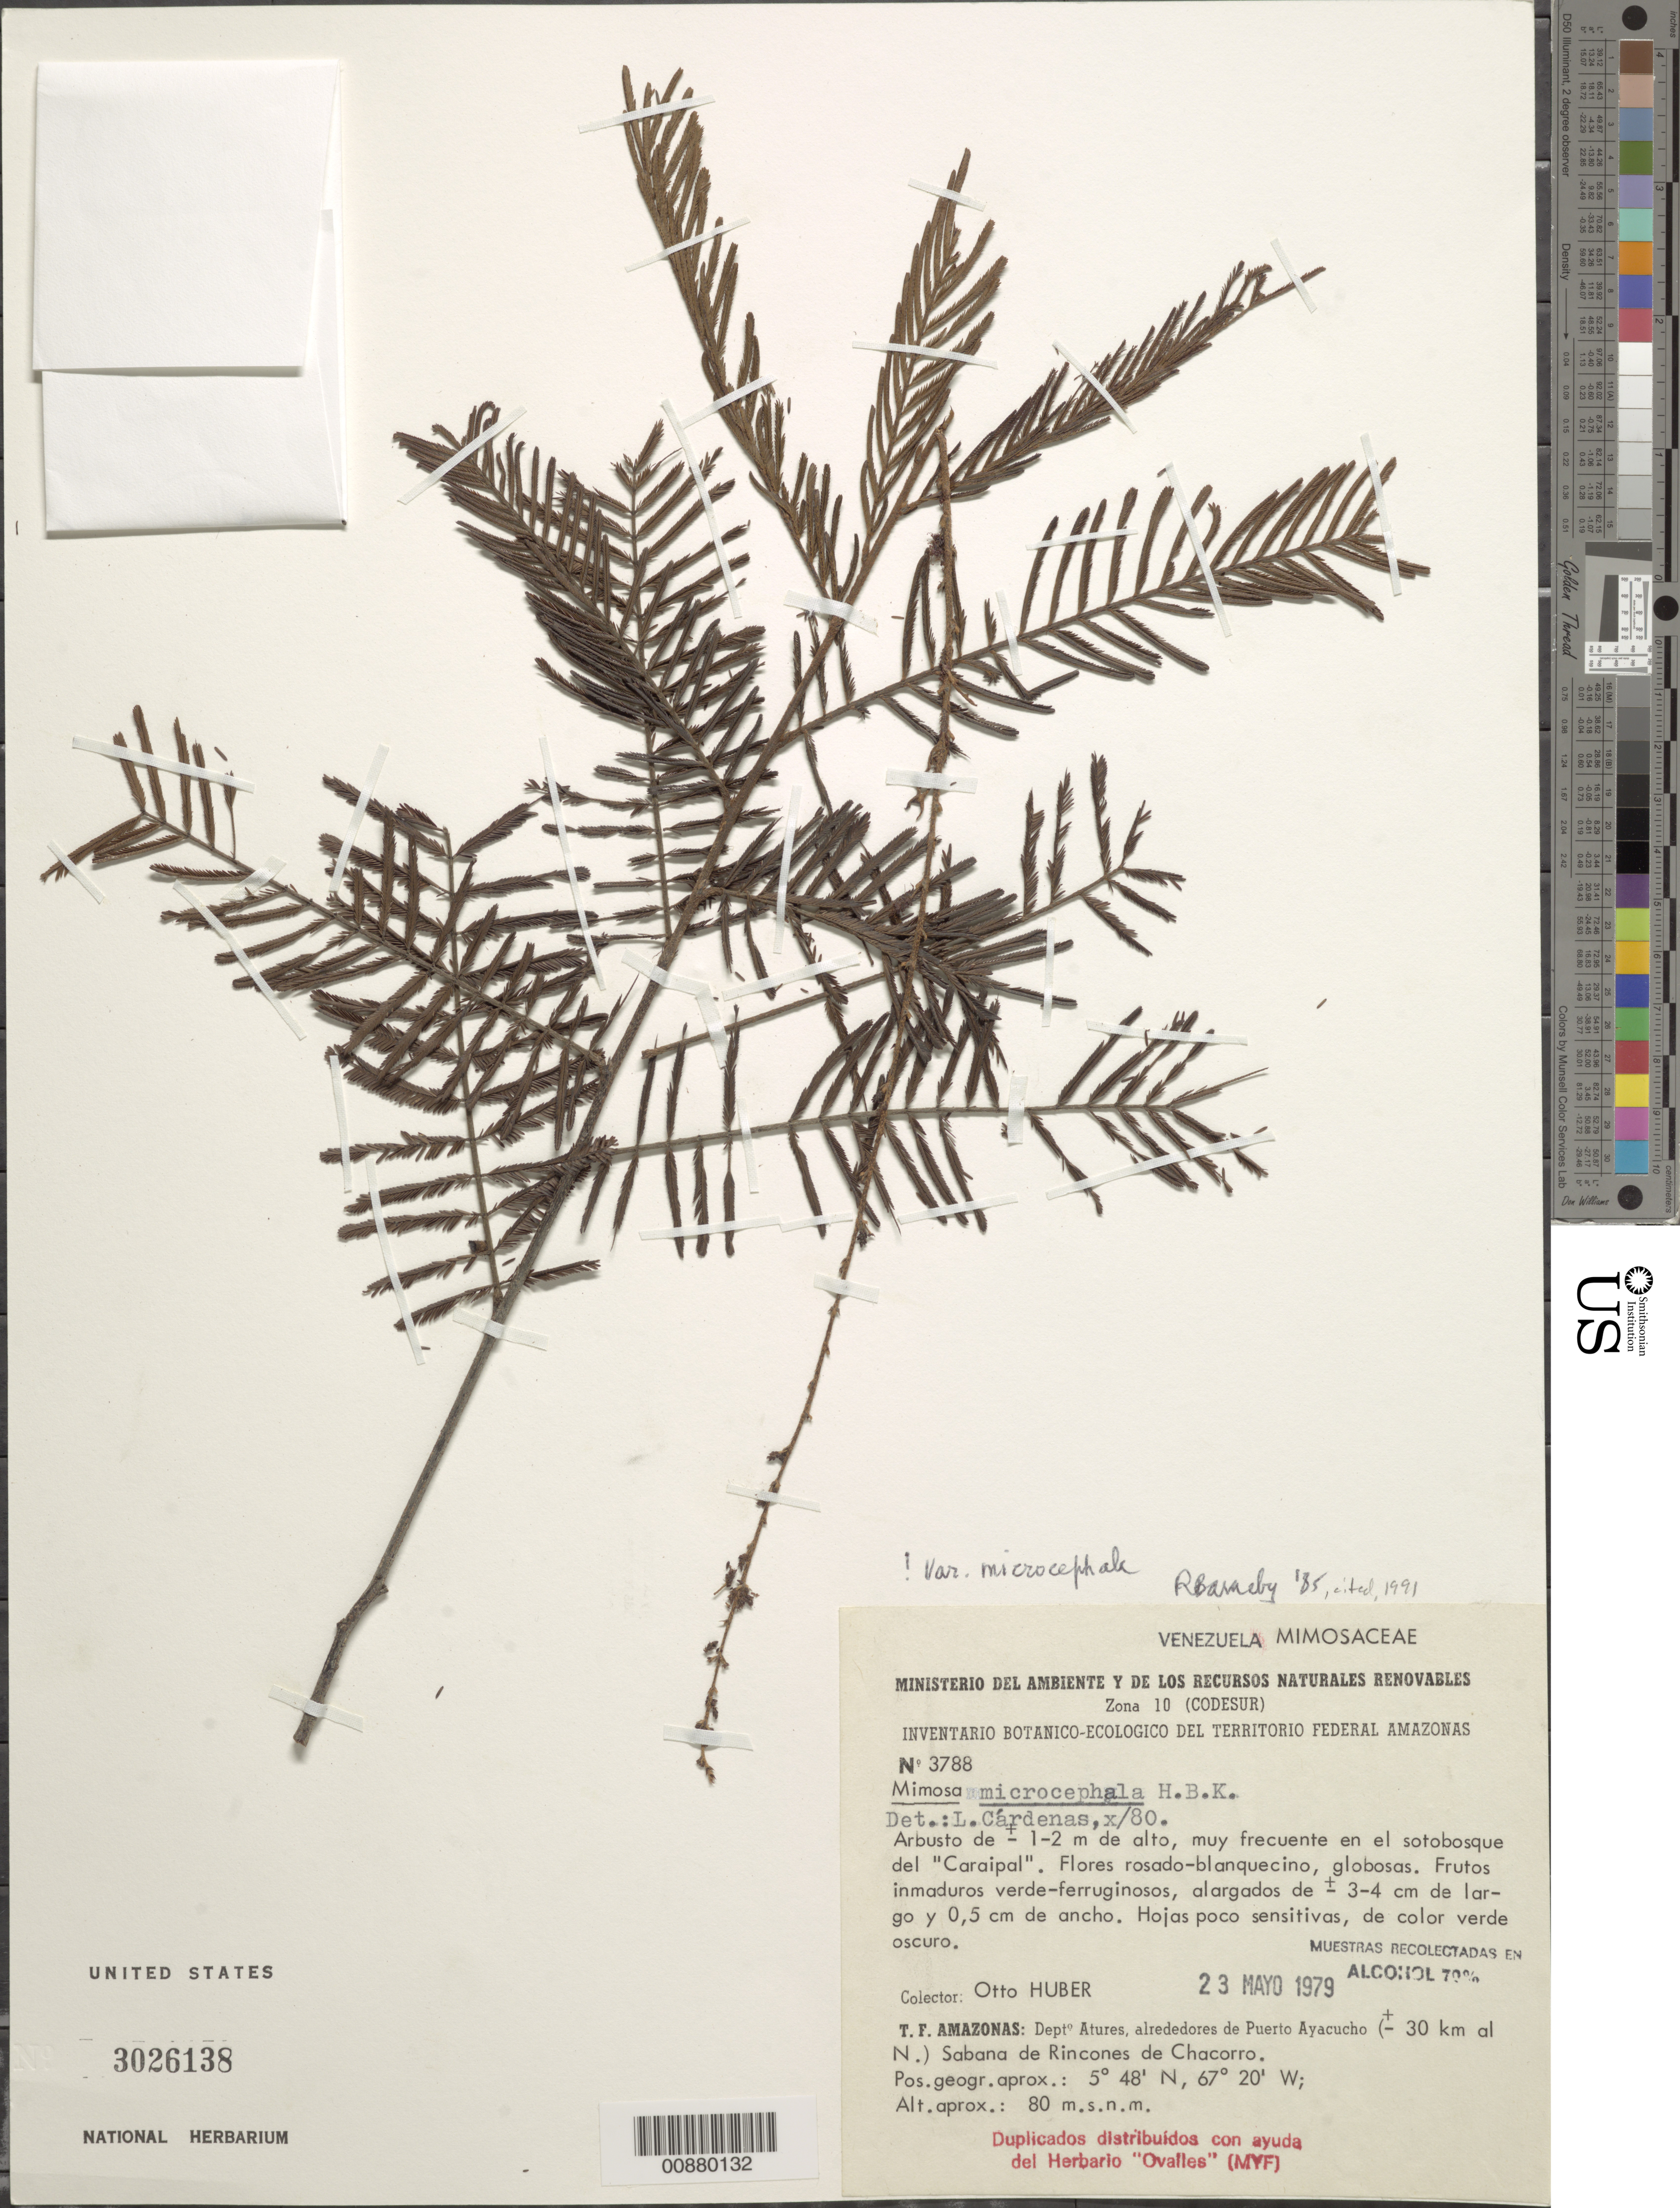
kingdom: Plantae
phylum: Tracheophyta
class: Magnoliopsida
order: Fabales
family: Fabaceae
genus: Mimosa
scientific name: Mimosa microcephala var. microcephala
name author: Humb. & Bonpl. ex Willd.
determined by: Barneby, Rupert C., (NY)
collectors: O. Huber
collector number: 3788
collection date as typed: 23-May-79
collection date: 1979-05-23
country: Venezuela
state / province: Amazonas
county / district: Atures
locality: Puerto Ayacucho, ± 30 km N; Rincones de Chacorro; "Caraipal"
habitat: Sotobosque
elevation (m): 80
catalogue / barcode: US 3026138